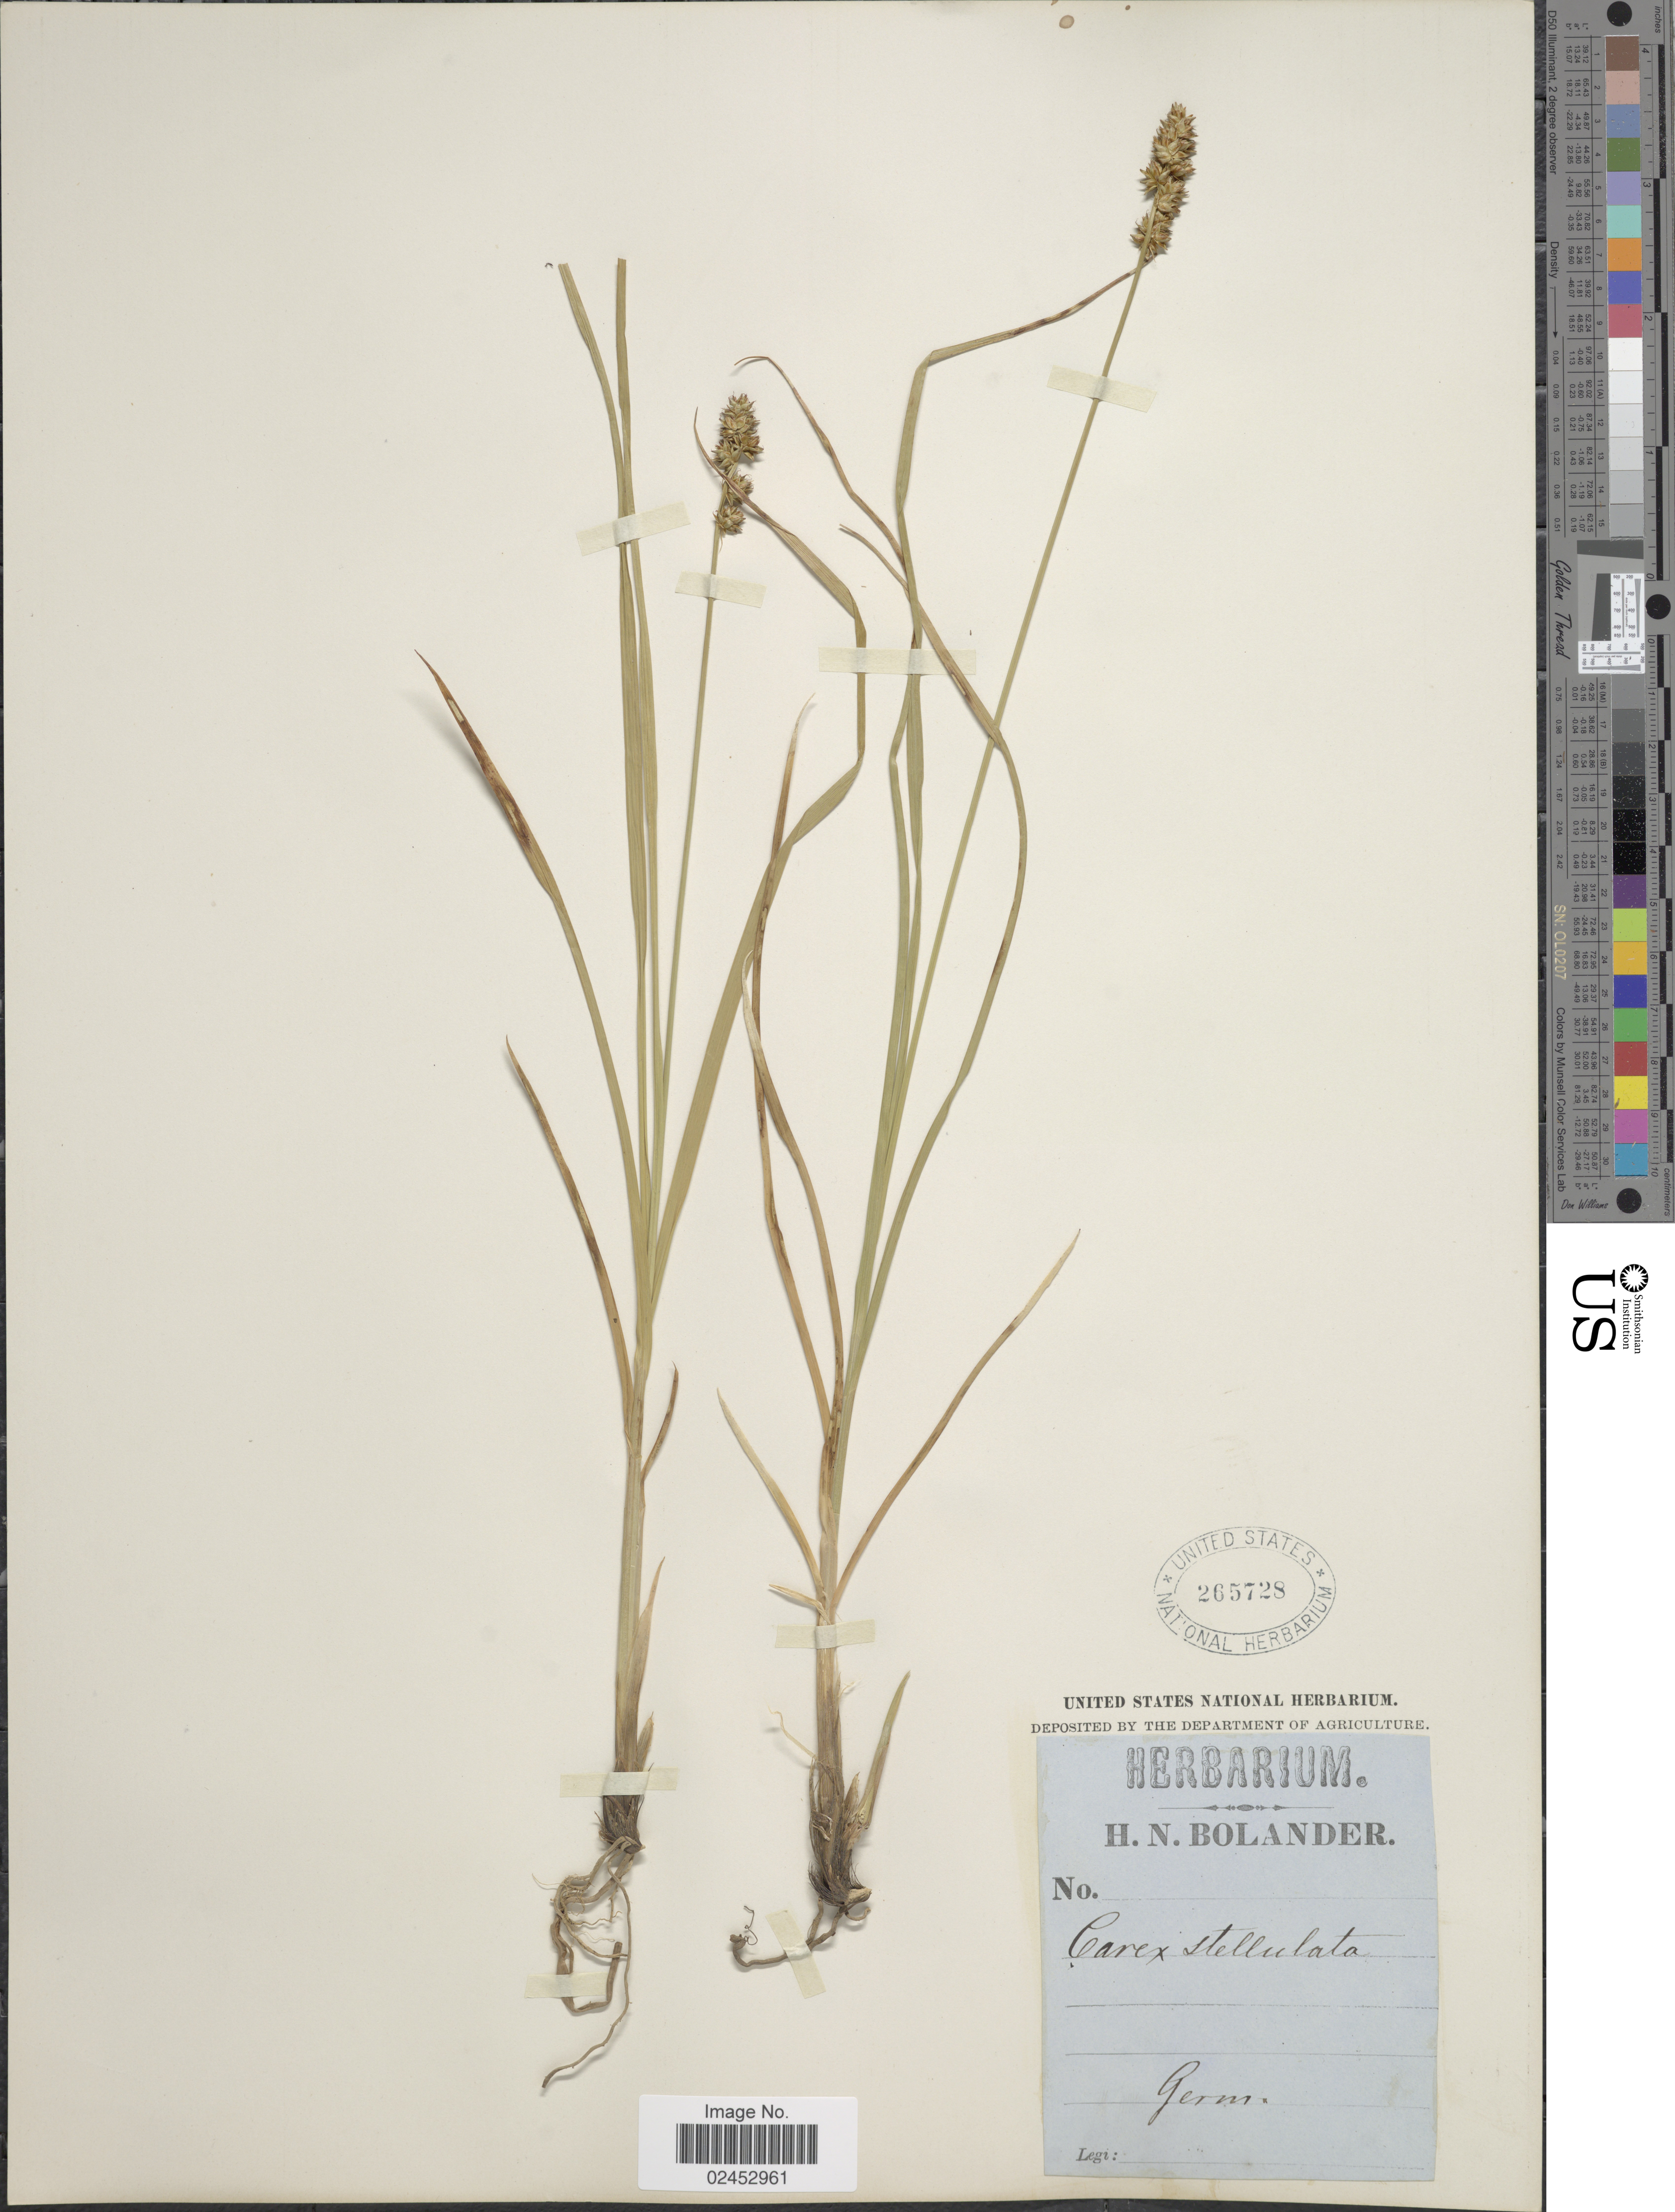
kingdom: Plantae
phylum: Tracheophyta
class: Liliopsida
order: Poales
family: Cyperaceae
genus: Carex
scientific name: Carex echinata subsp. echinata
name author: Murray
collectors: H. N. Bolander (herbarium)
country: Germany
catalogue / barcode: US 265728